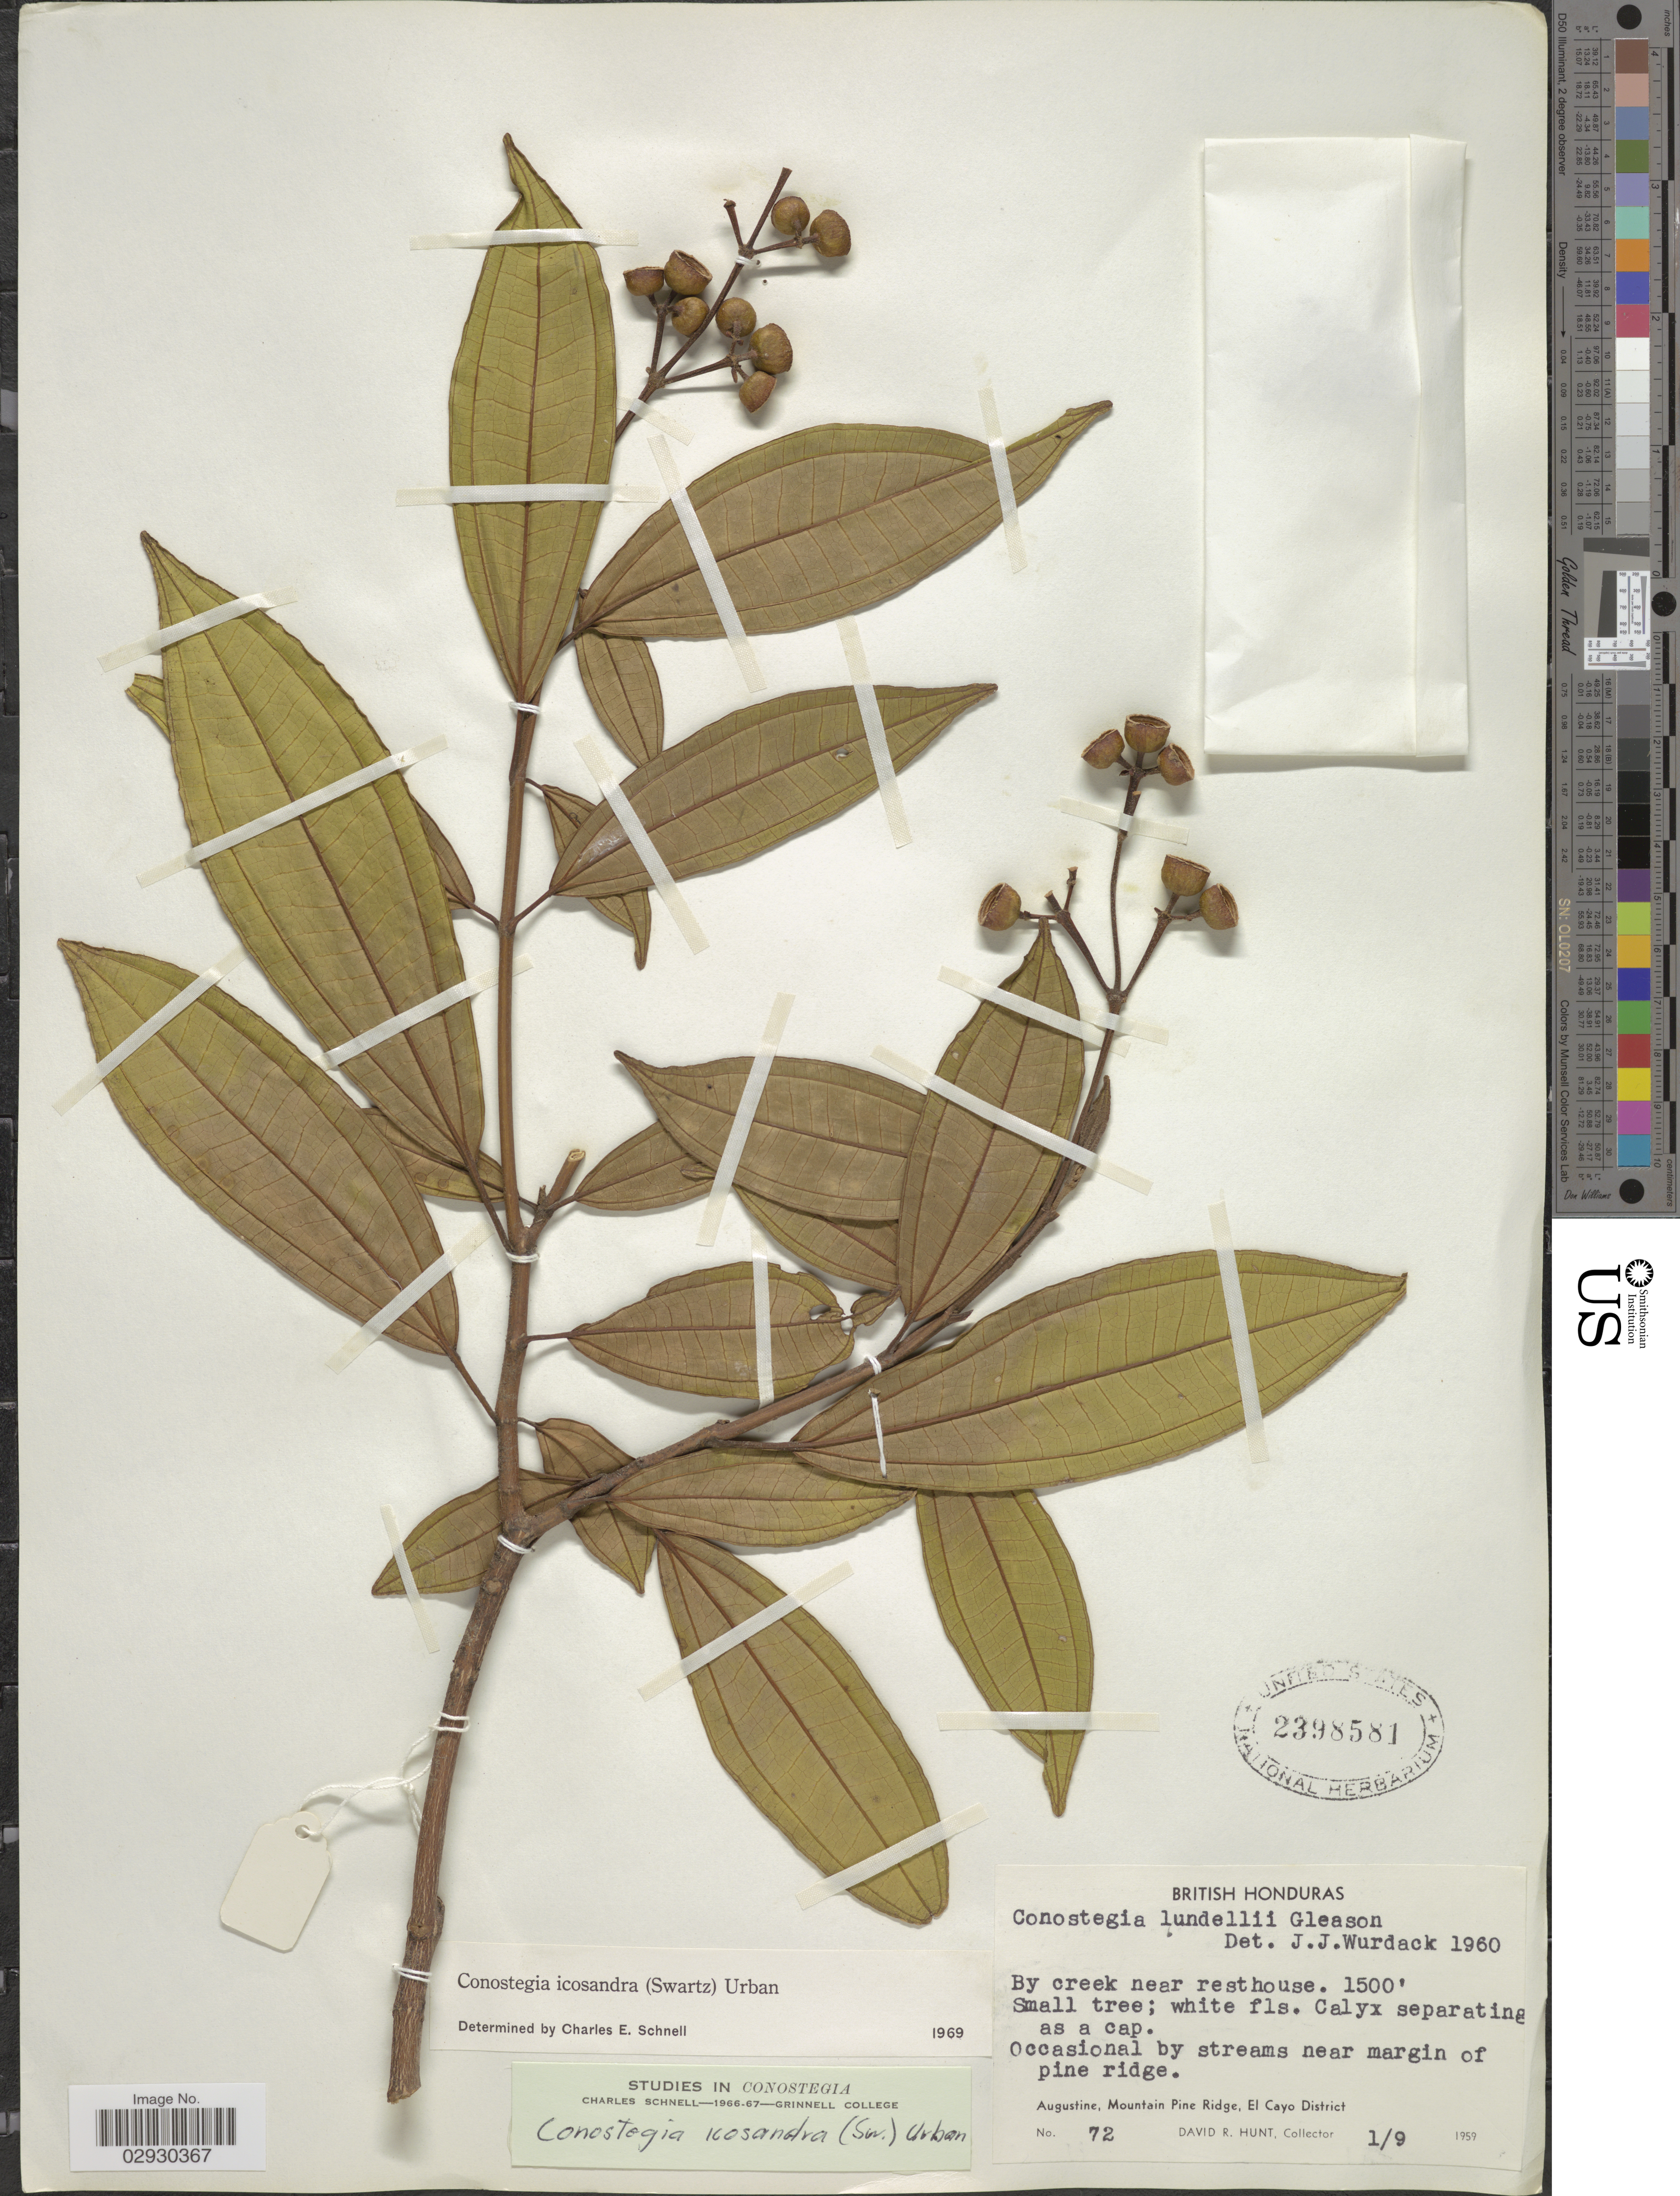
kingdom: Plantae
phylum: Tracheophyta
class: Magnoliopsida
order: Myrtales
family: Melastomataceae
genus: Conostegia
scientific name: Conostegia icosandra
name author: (Sw.) Urb.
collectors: D. Hunt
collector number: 72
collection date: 1959-09-01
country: Belize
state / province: Cayo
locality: Augustine, Mountain Pine Ridge, El Cayo District.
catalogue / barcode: US 2398581